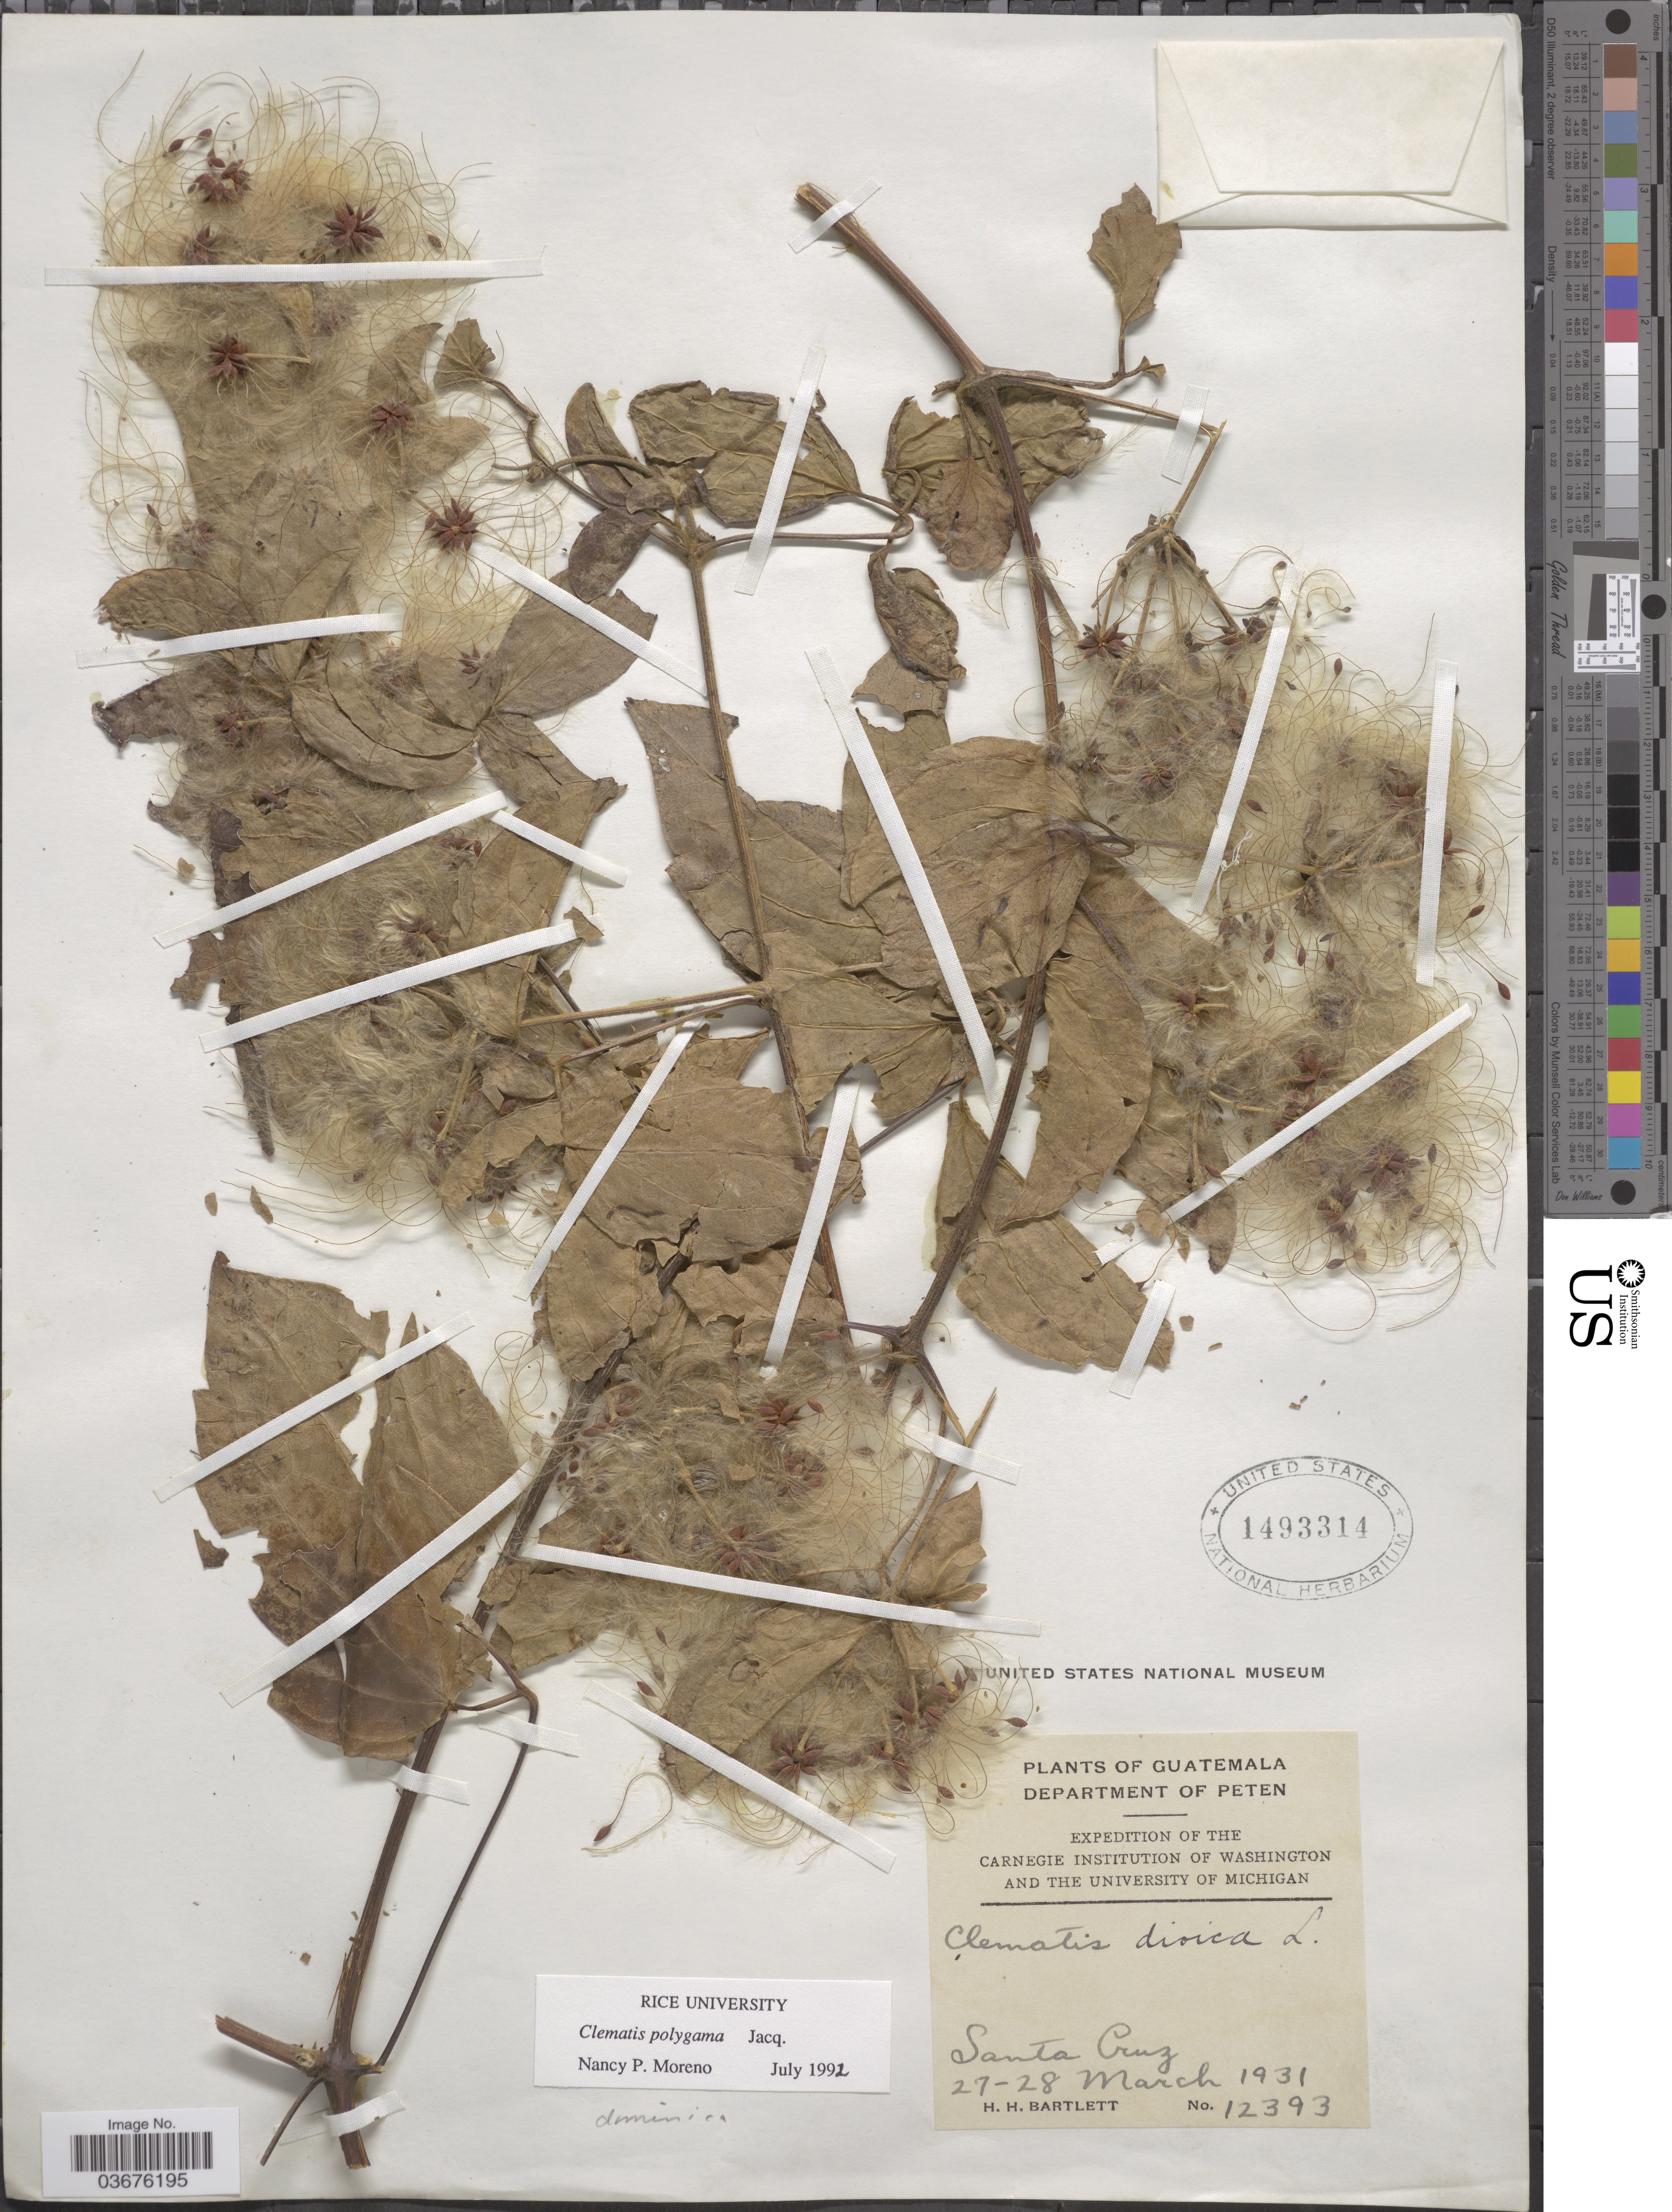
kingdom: Plantae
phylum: Tracheophyta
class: Magnoliopsida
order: Ranunculales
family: Ranunculaceae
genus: Clematis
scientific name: Clematis polygama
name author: Jacq.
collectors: H. H. Bartlett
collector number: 12393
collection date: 1931-03-27/1931-03-28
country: Guatemala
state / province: El Peten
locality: Department of Peten. Santa Cruz.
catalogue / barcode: US 1493314